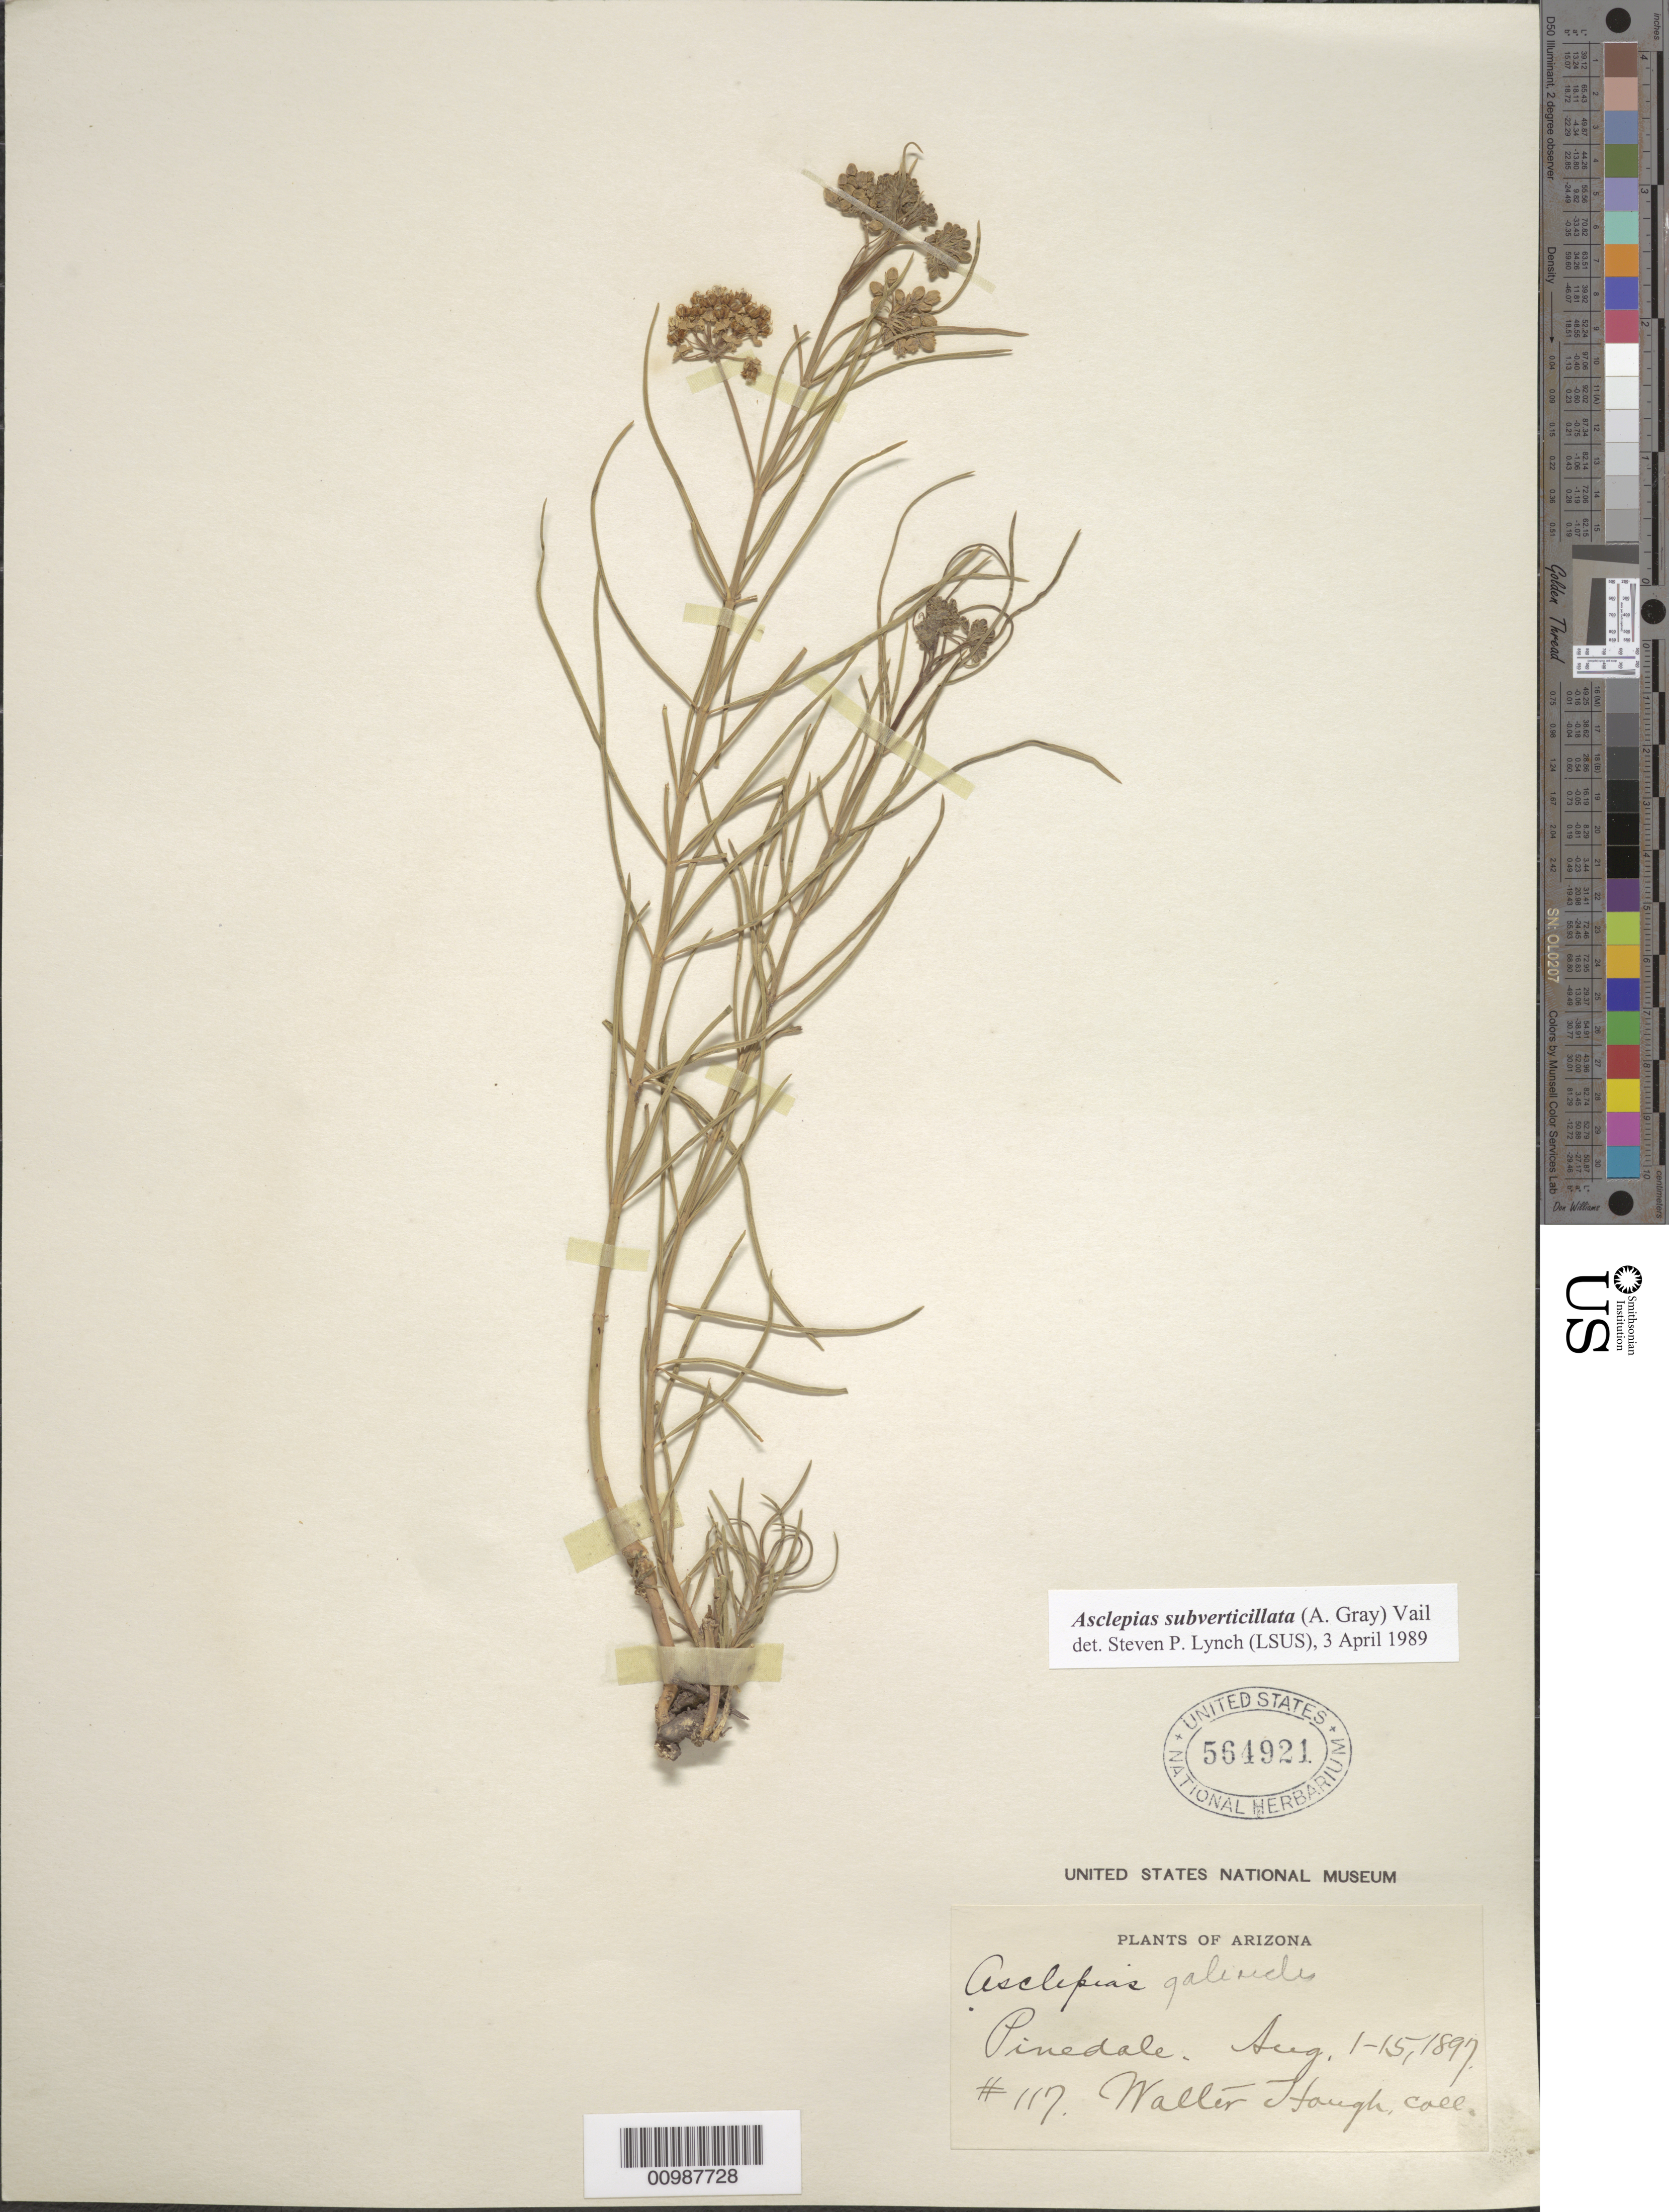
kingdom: Plantae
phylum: Tracheophyta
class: Magnoliopsida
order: Gentianales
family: Apocynaceae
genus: Asclepias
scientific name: Asclepias subverticillata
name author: (A. Gray) Vail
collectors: W. Hough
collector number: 117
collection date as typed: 01 Aug 1897 to 15 Aug 1897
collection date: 1897-08-01/1897-08-15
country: United States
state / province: Arizona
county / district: Navajo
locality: Pinedale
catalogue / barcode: US 564921